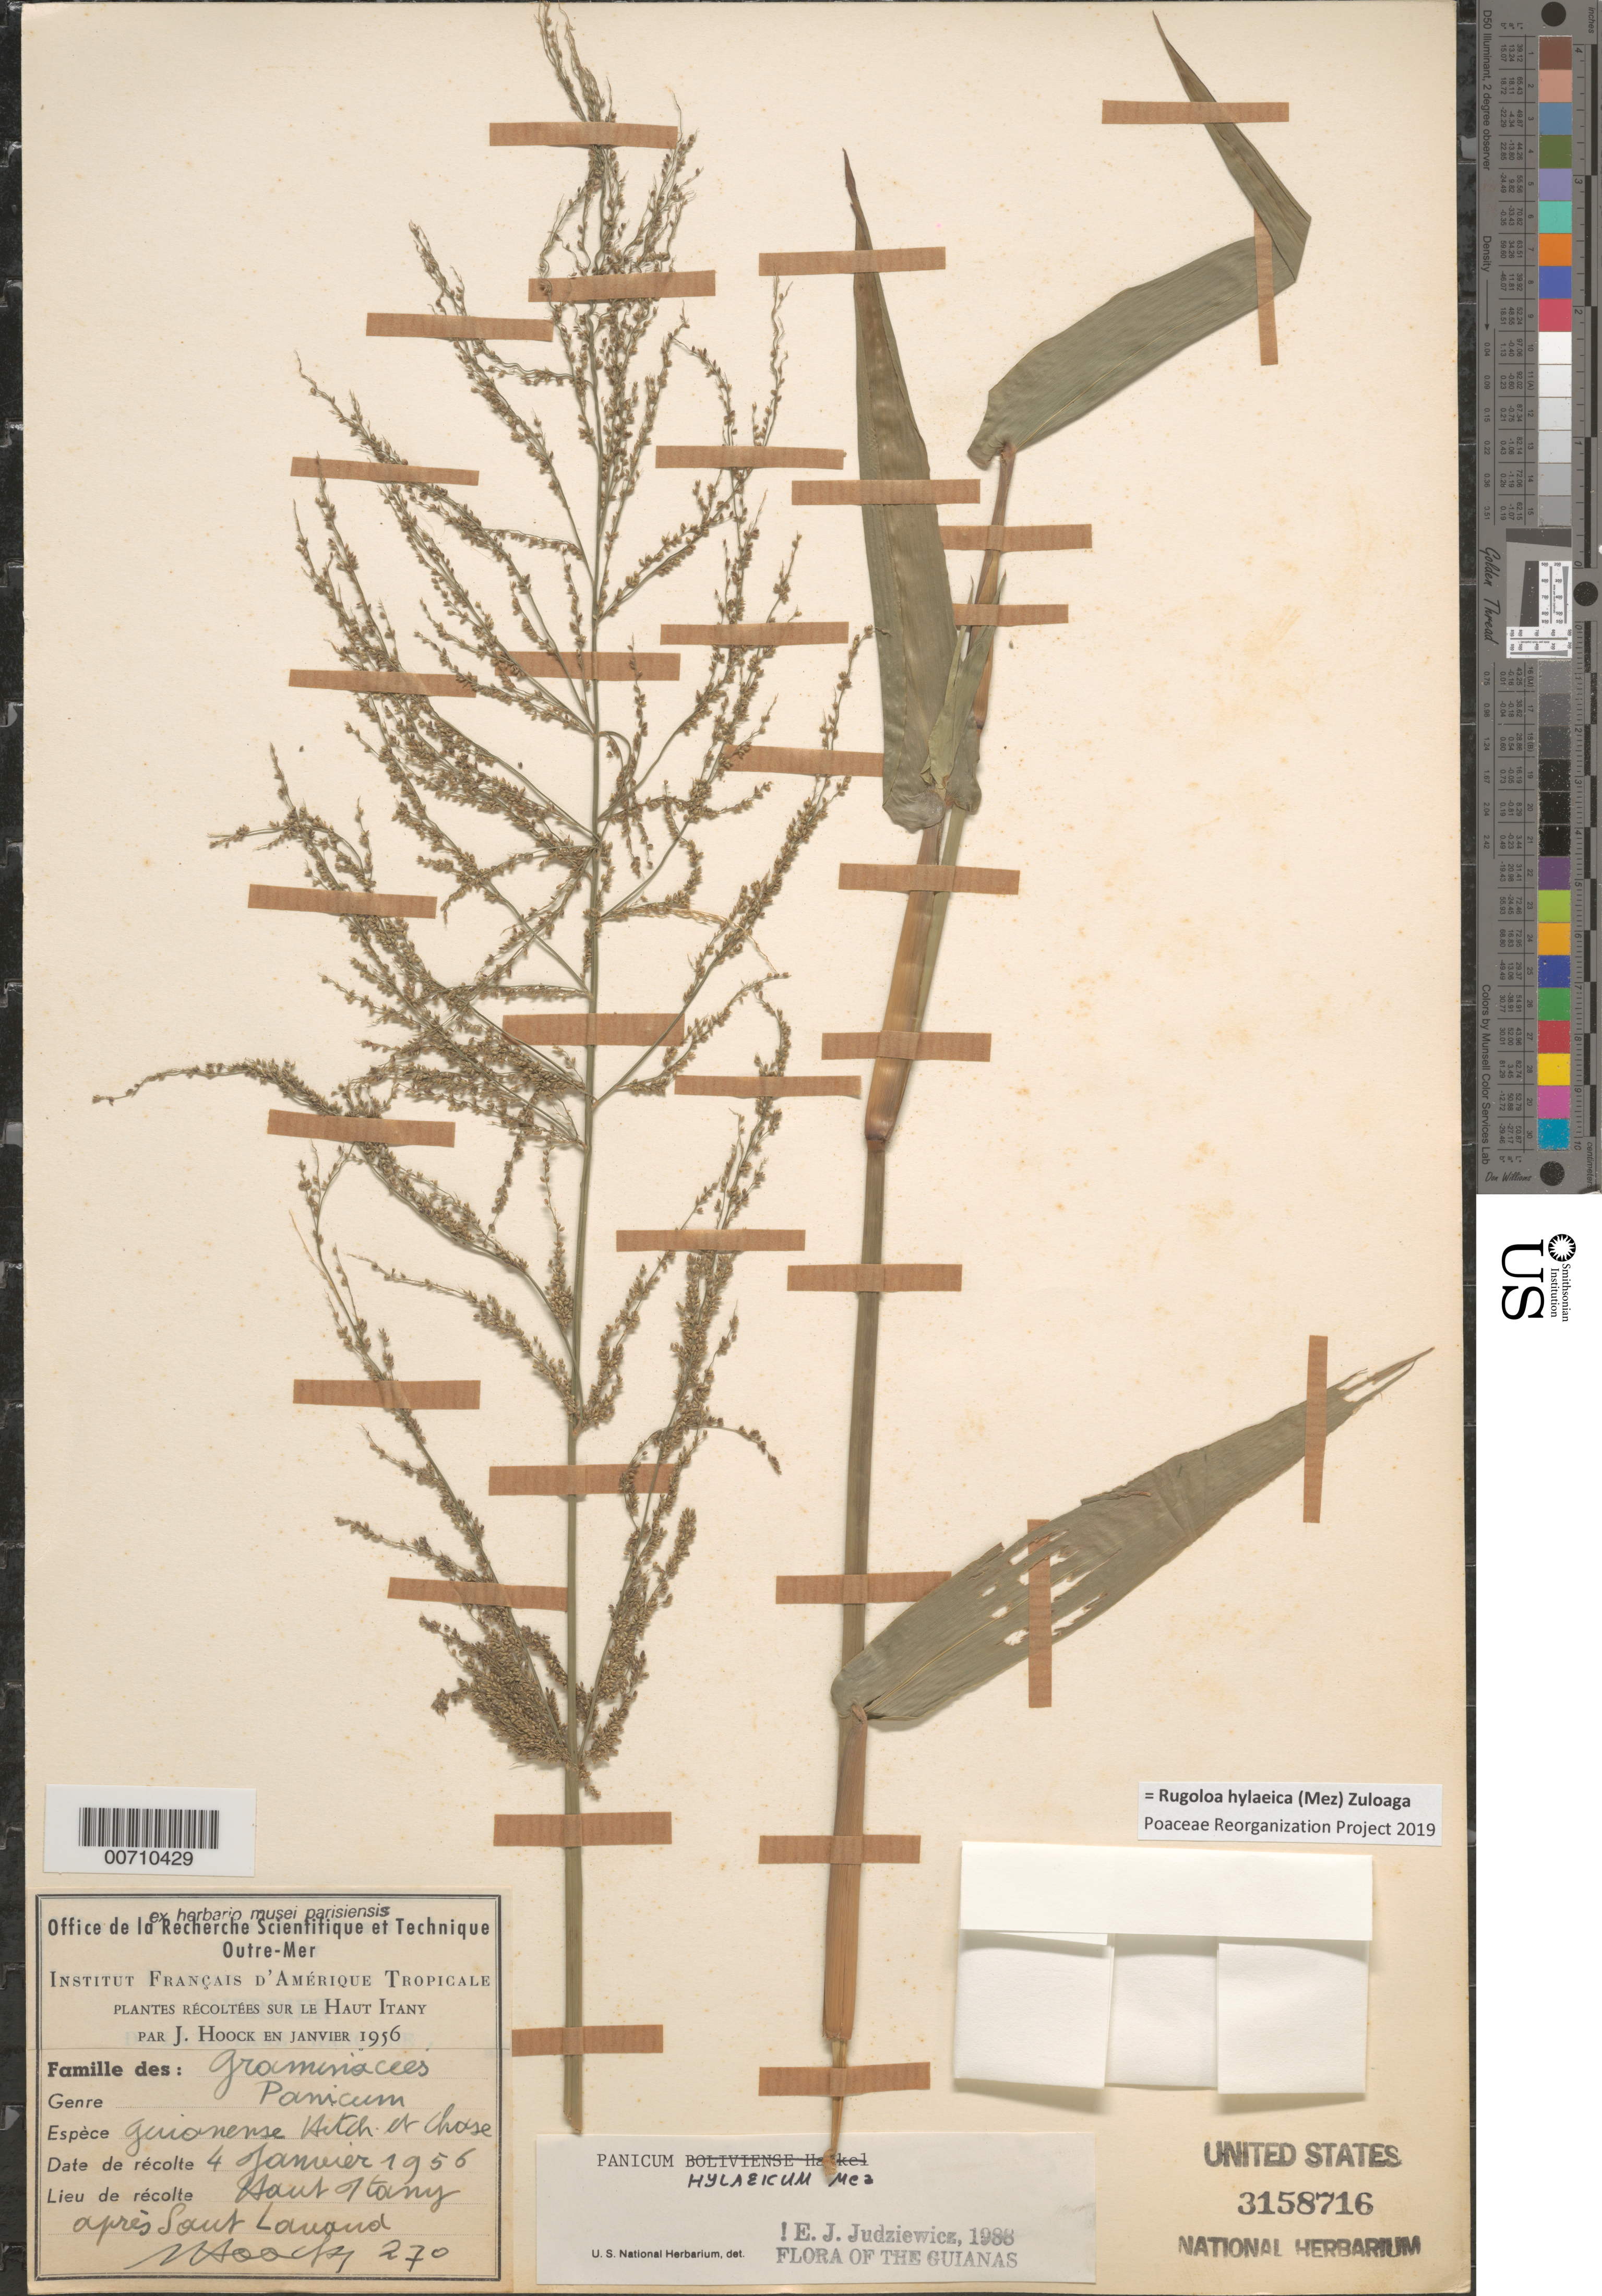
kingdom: Plantae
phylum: Tracheophyta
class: Liliopsida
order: Poales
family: Poaceae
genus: Panicum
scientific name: Panicum hylaeicum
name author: Mez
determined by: Judziewicz, E. J.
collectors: J. Hoock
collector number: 270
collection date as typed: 4-Jan-56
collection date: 1956-01-04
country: French Guiana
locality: Haut Litany, apres Saut Lavaud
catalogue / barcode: US 3158716